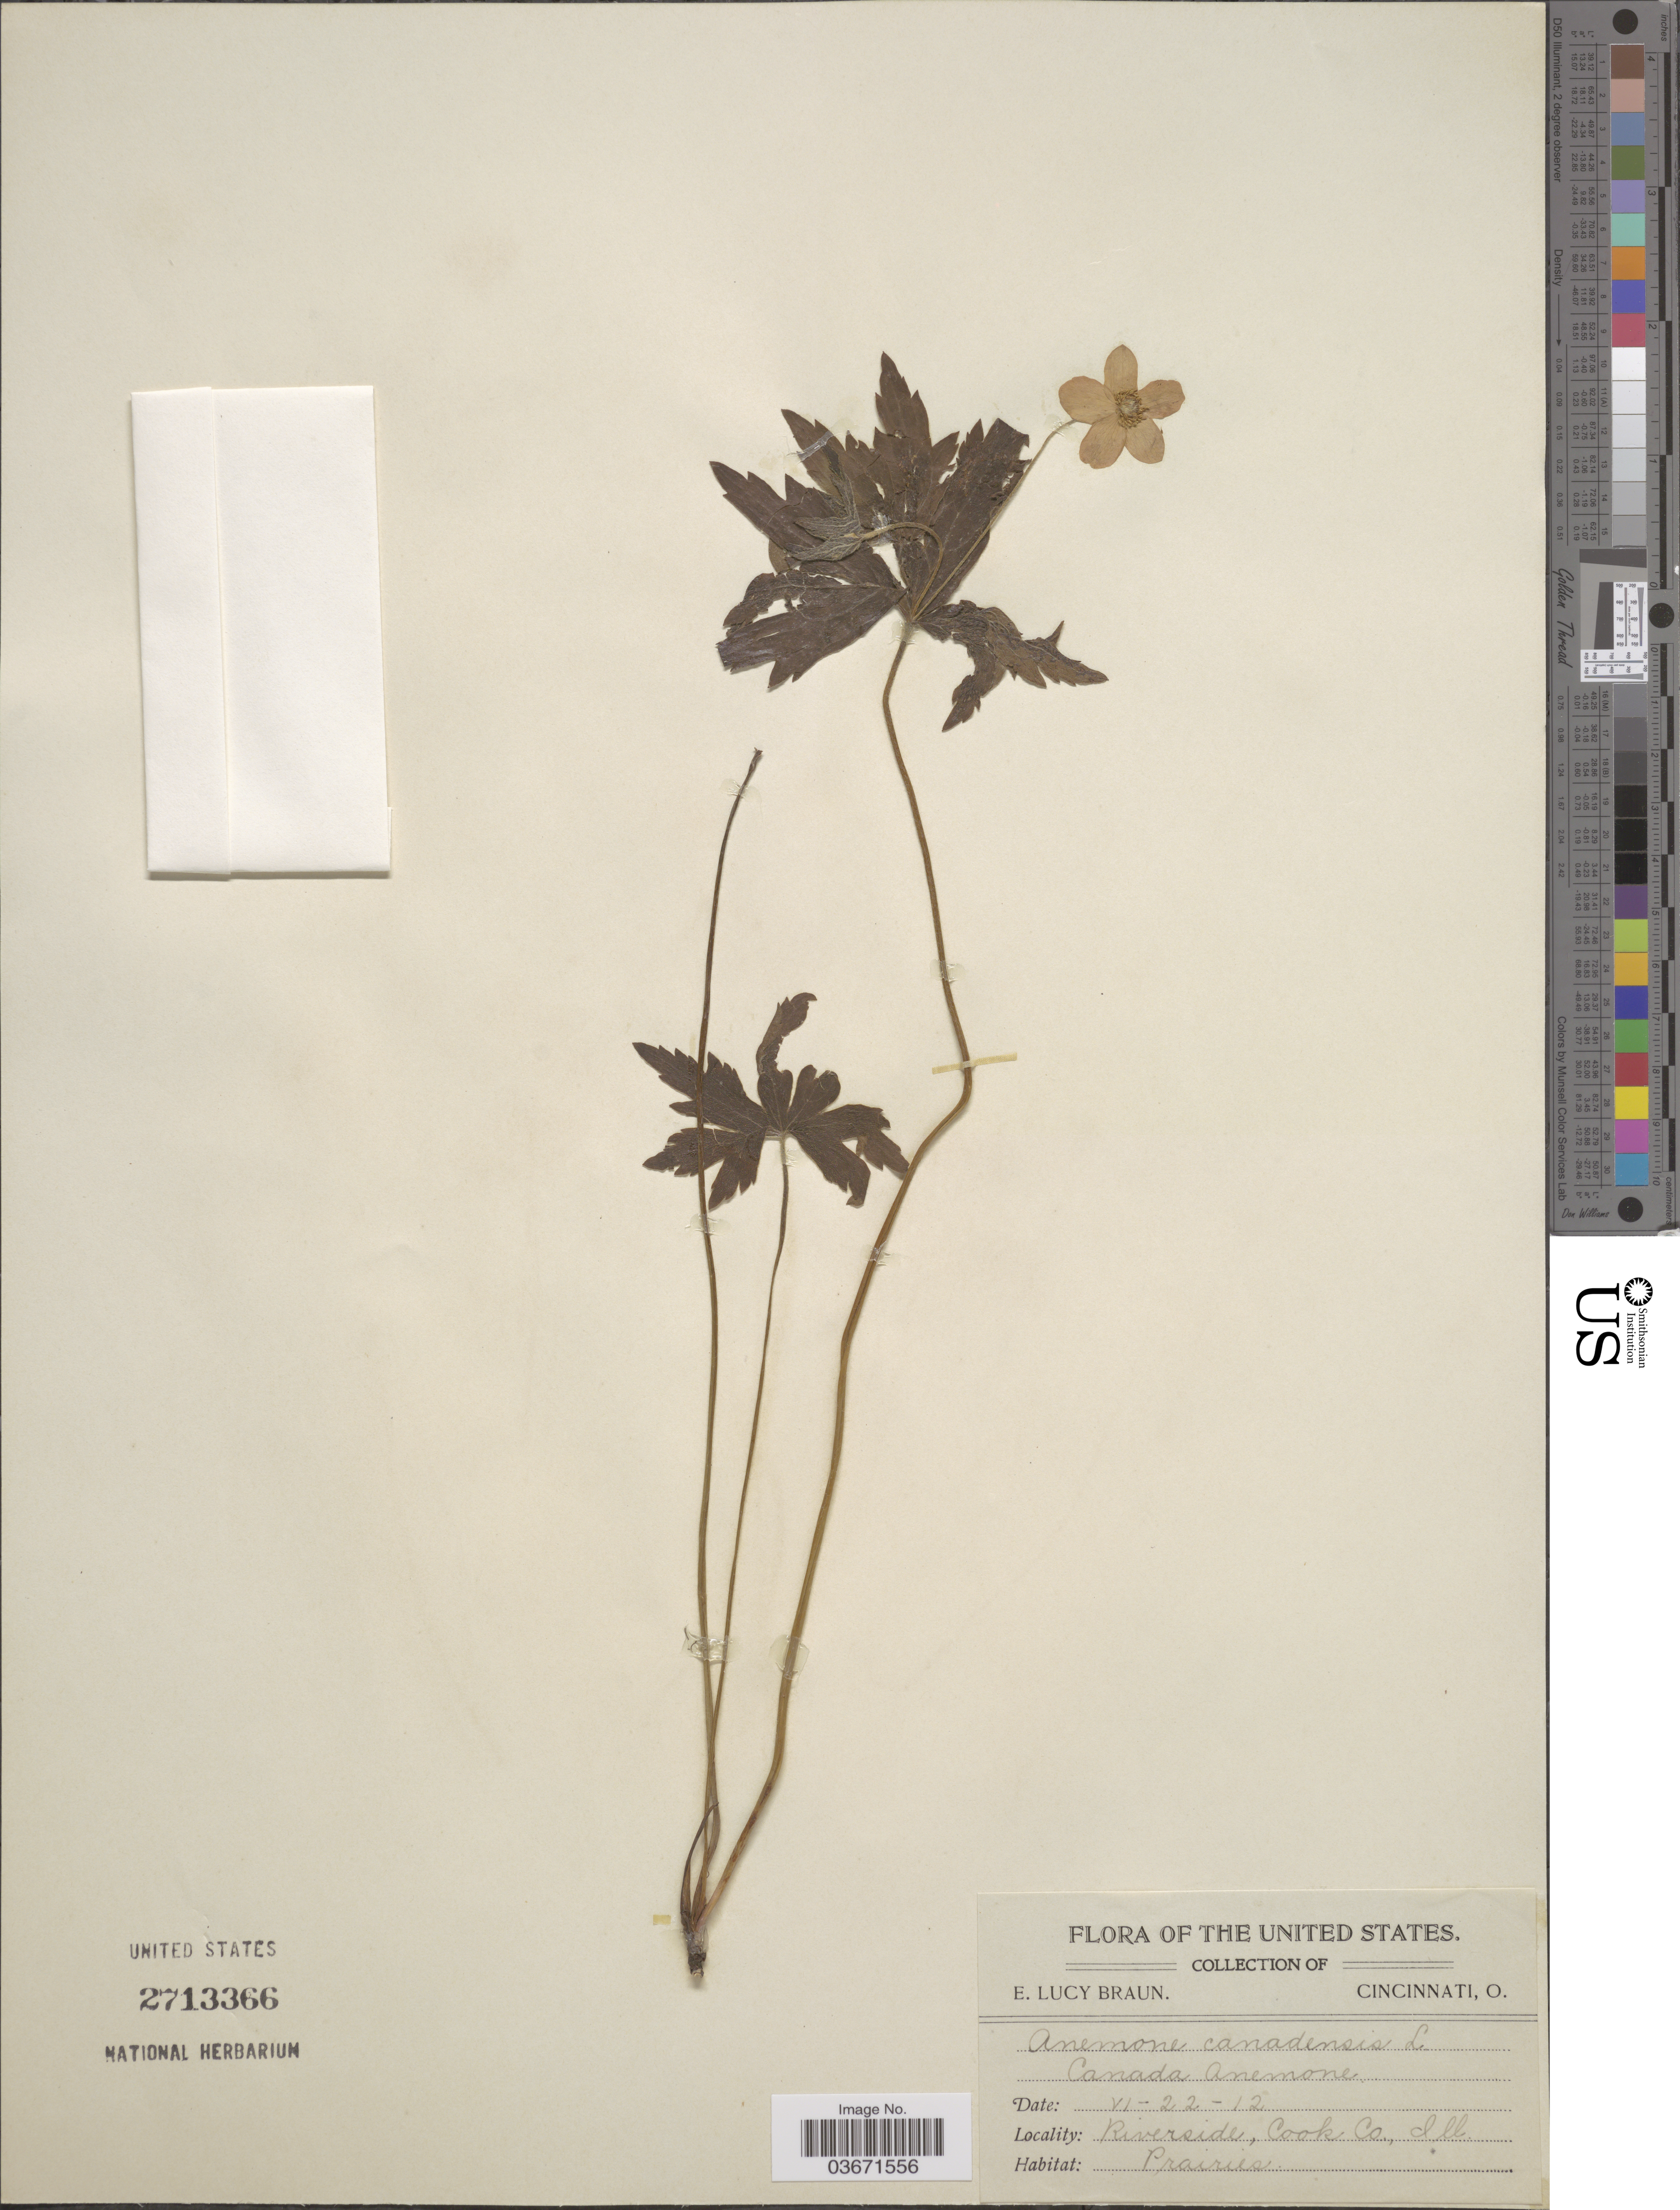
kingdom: Plantae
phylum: Tracheophyta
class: Magnoliopsida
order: Ranunculales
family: Ranunculaceae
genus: Anemone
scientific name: Anemone canadensis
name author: L.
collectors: E. L. Braun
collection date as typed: Transcribed d/m/y: 22/6/12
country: United States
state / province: Illinois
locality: Riverside, Cook Co.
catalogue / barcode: US 2713366